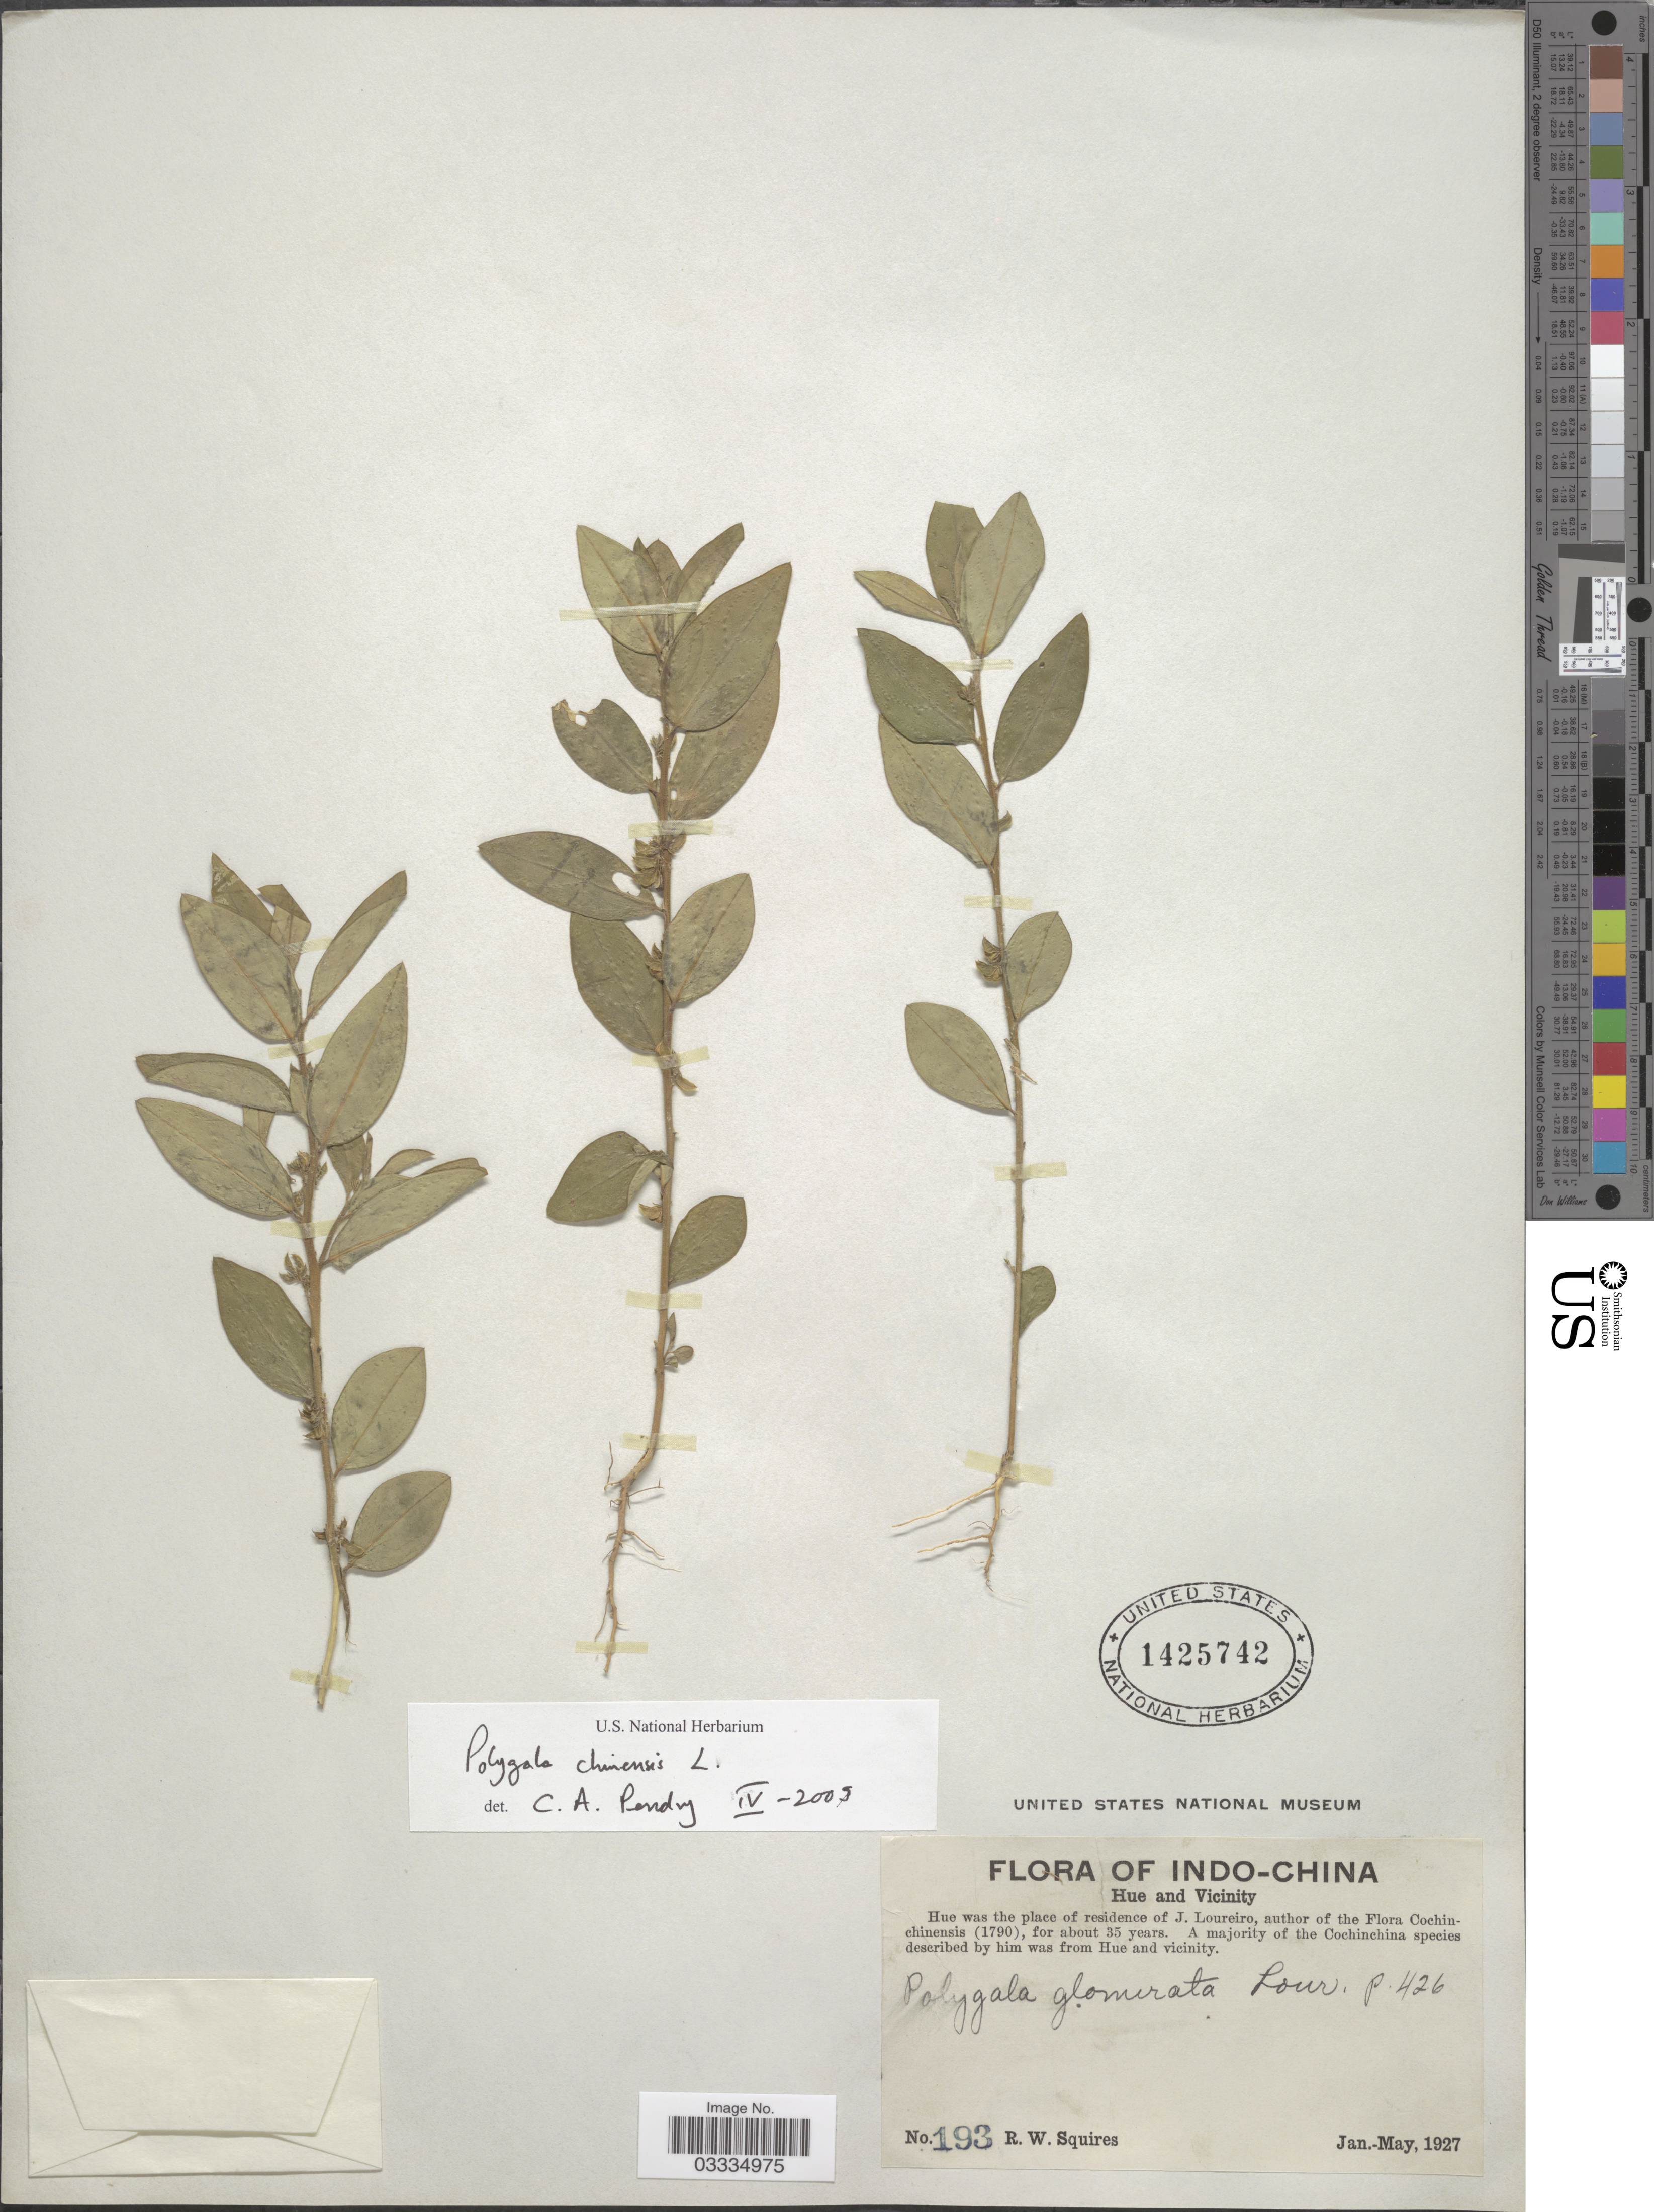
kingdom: Plantae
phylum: Tracheophyta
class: Magnoliopsida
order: Fabales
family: Polygalaceae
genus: Polygala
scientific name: Polygala chinensis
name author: L.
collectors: R. Squires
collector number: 193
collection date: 1927-01/1927-05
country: Vietnam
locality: Indo-china. Hue and vicinity.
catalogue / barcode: US 1425742